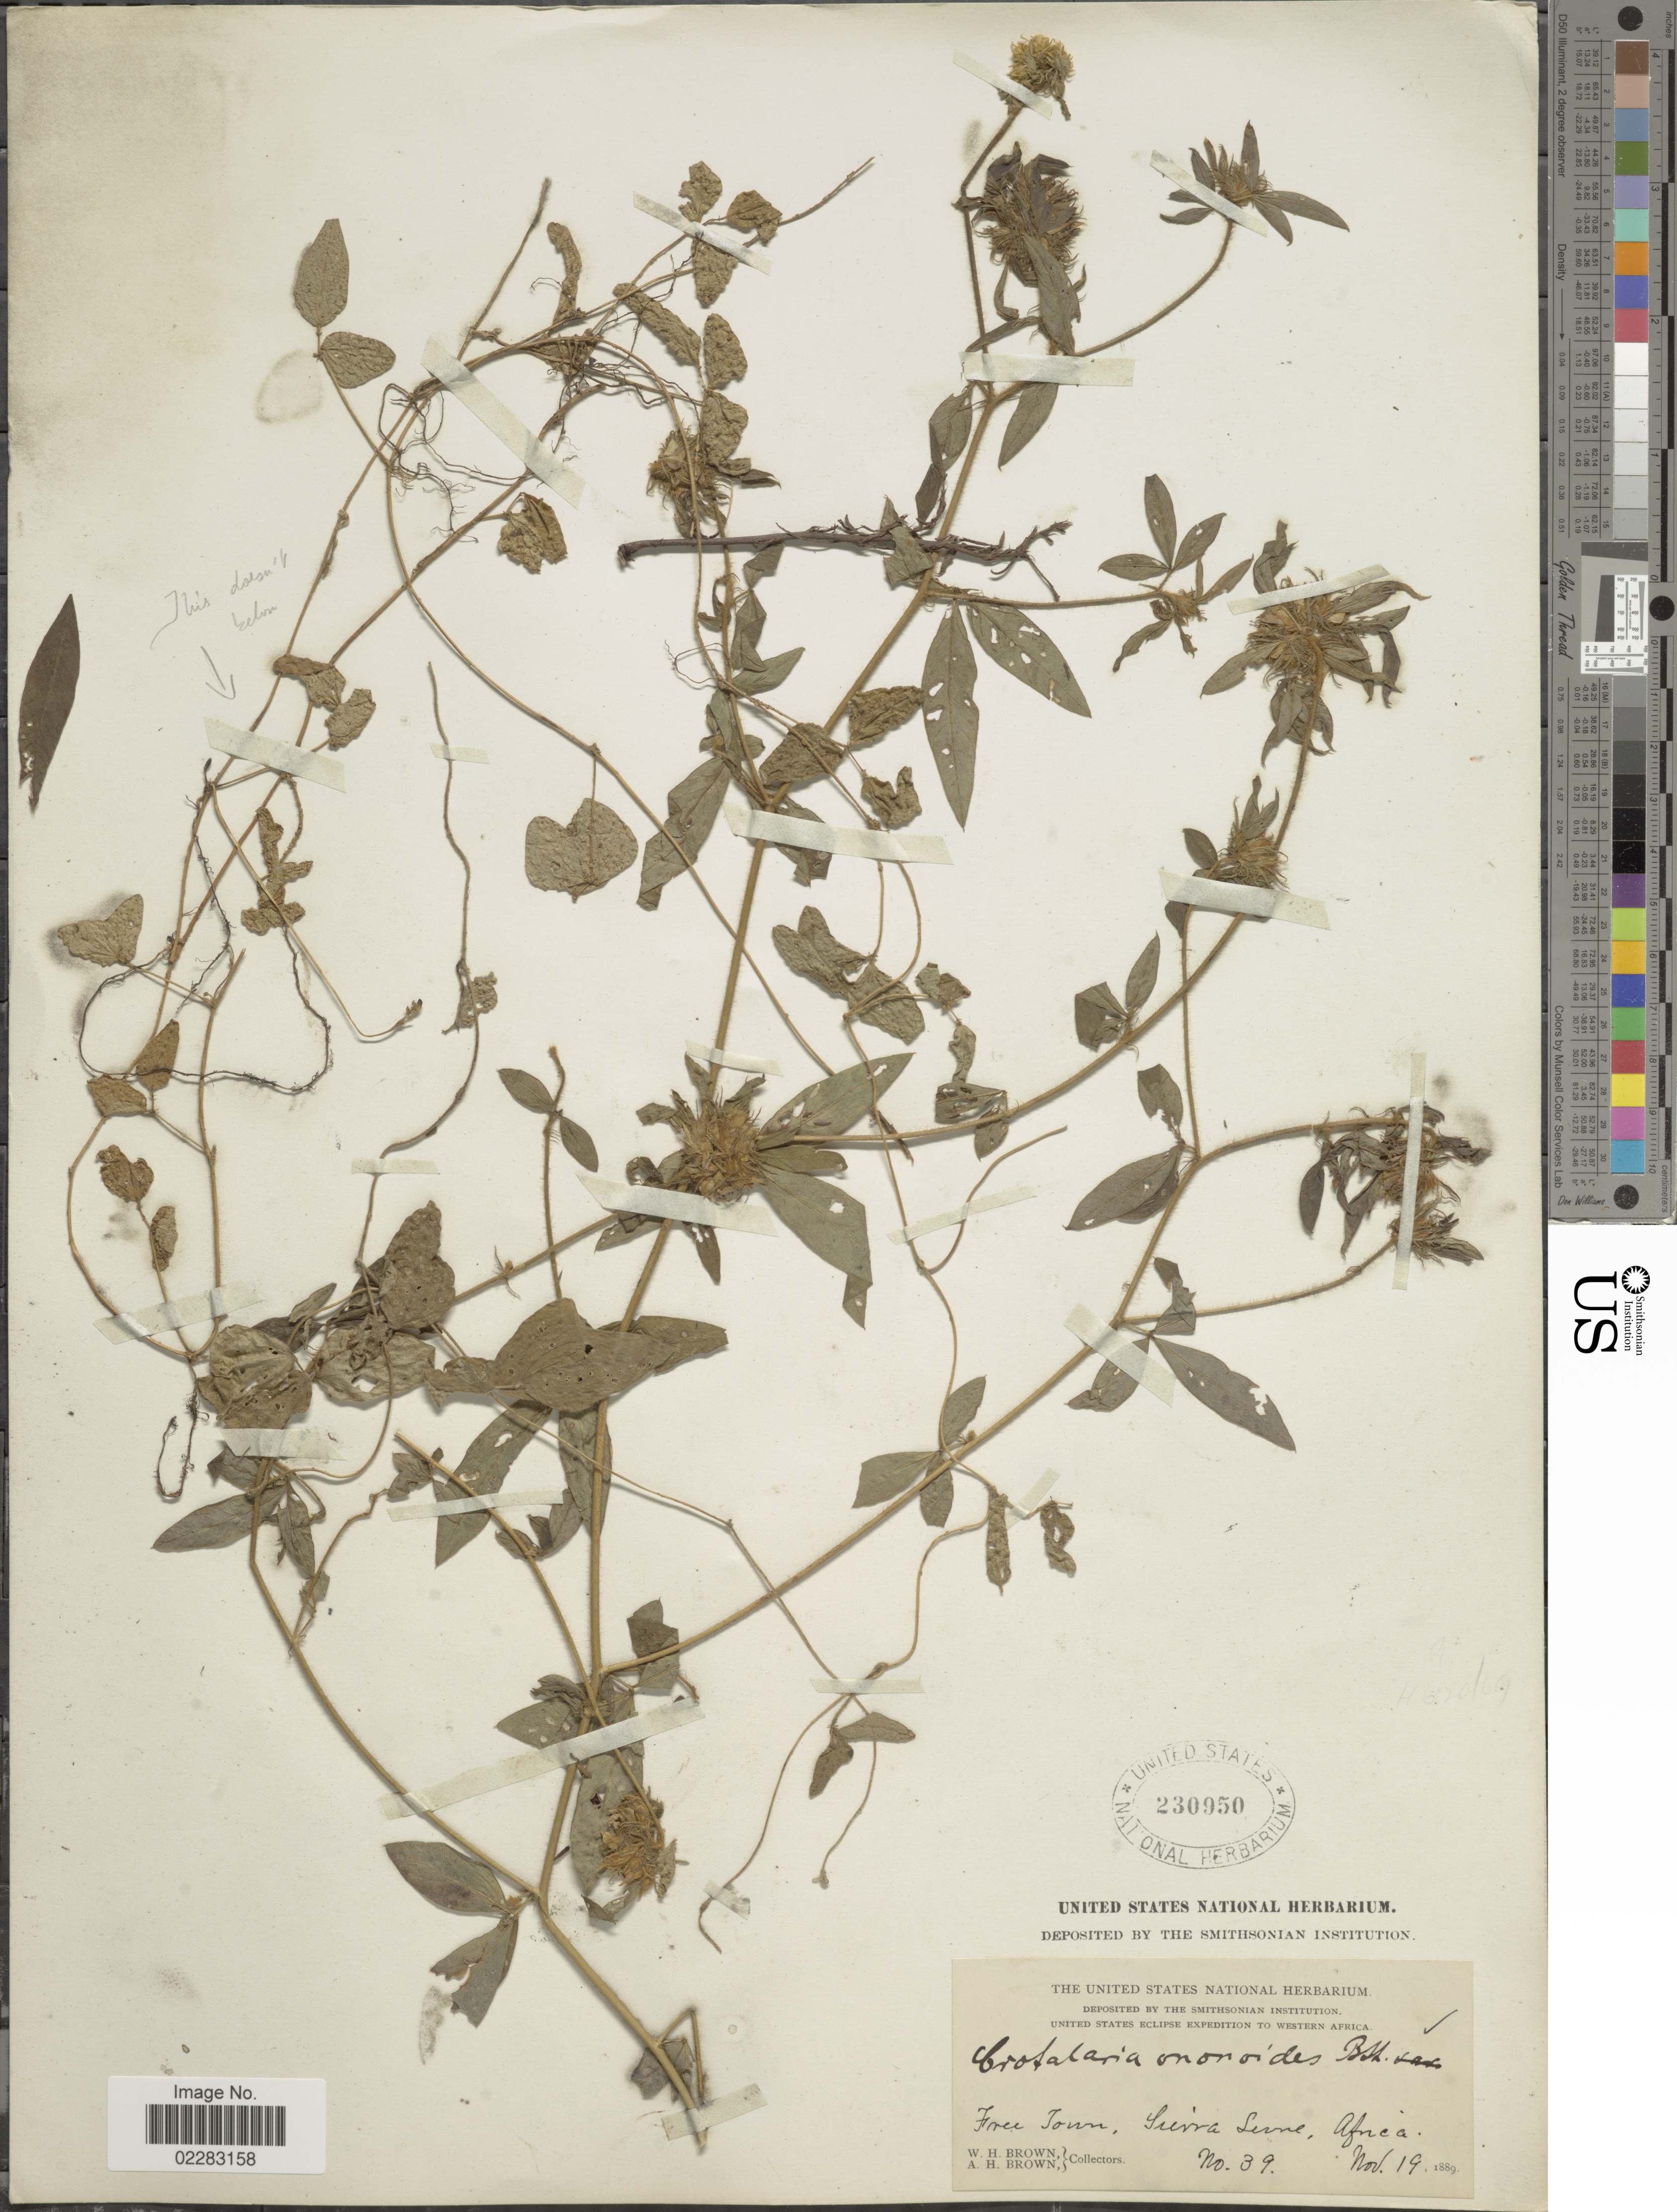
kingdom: Plantae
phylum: Tracheophyta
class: Magnoliopsida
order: Fabales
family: Fabaceae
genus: Crotalaria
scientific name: Crotalaria ononoides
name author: Benth.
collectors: W. H. Brown & A. H. Brown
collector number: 39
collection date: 1889-11-19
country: Sierra Leone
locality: Free Town.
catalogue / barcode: US 230950